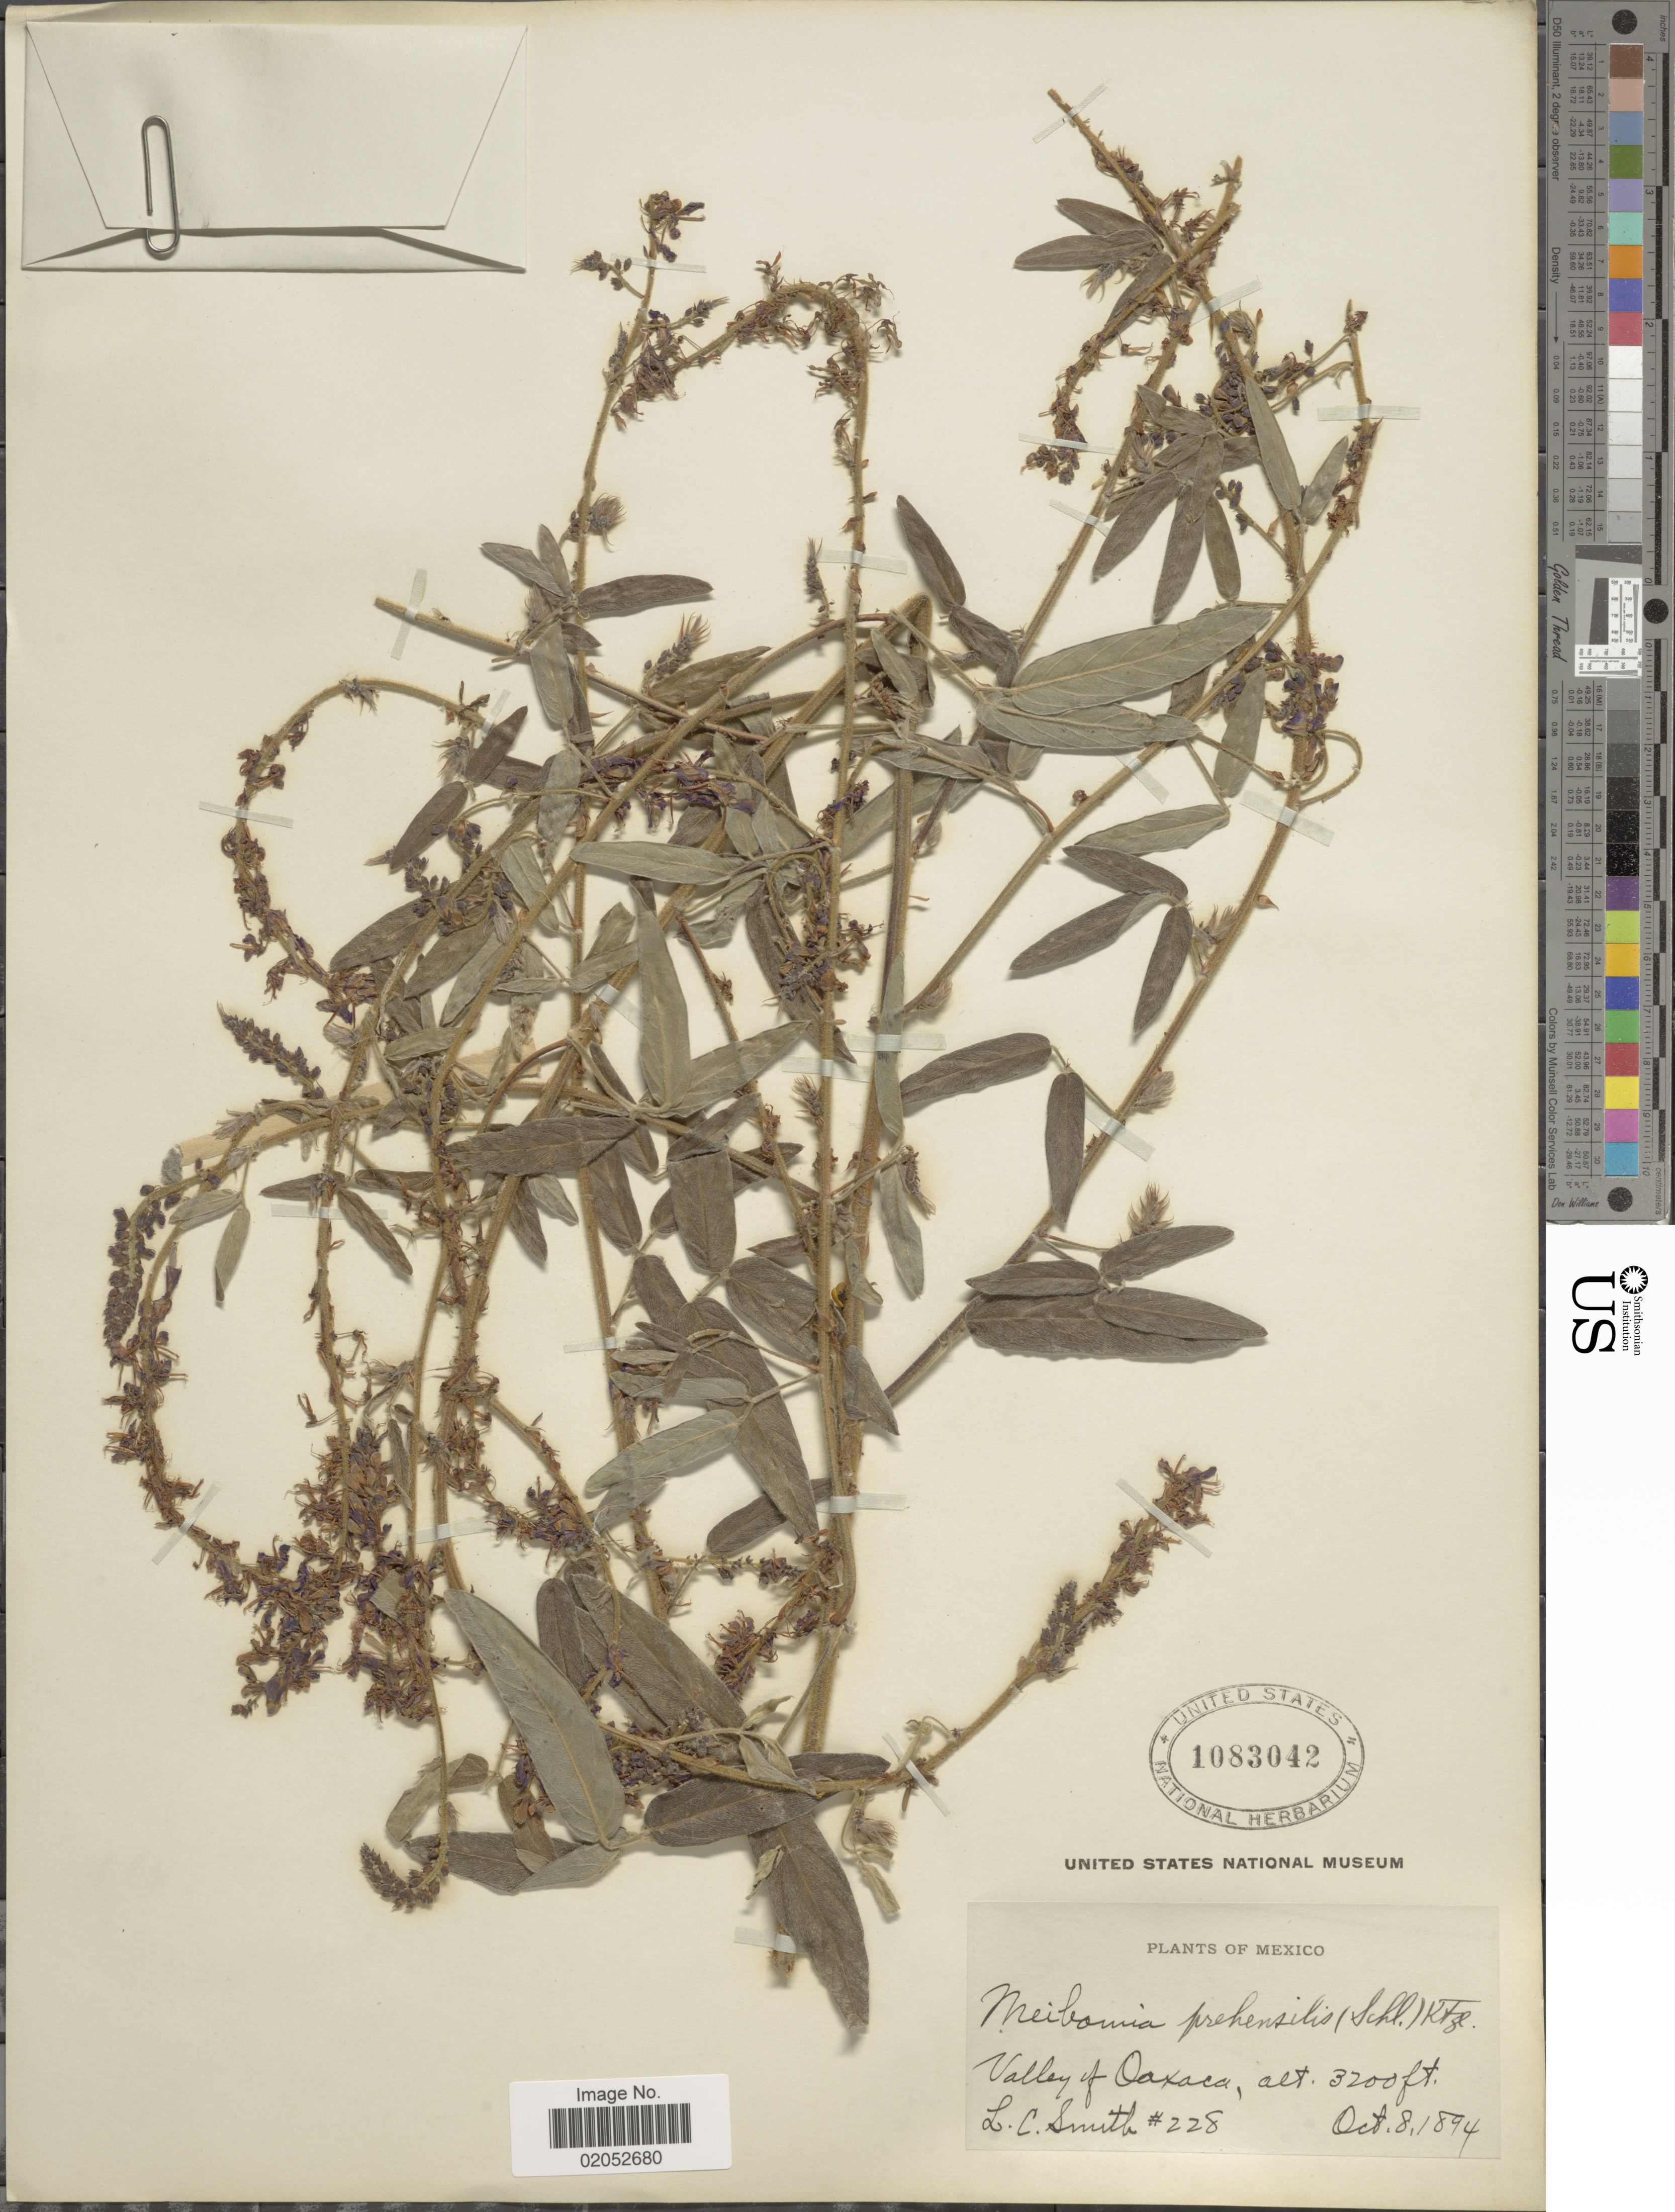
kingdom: Plantae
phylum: Tracheophyta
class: Magnoliopsida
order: Fabales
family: Fabaceae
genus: Desmodium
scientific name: Desmodium prehensile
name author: Schltdl.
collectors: L. C. Smith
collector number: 228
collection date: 1894-10-08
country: Mexico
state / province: Oaxaca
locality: Valley of Oaxaca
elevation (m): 975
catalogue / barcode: US 1083042